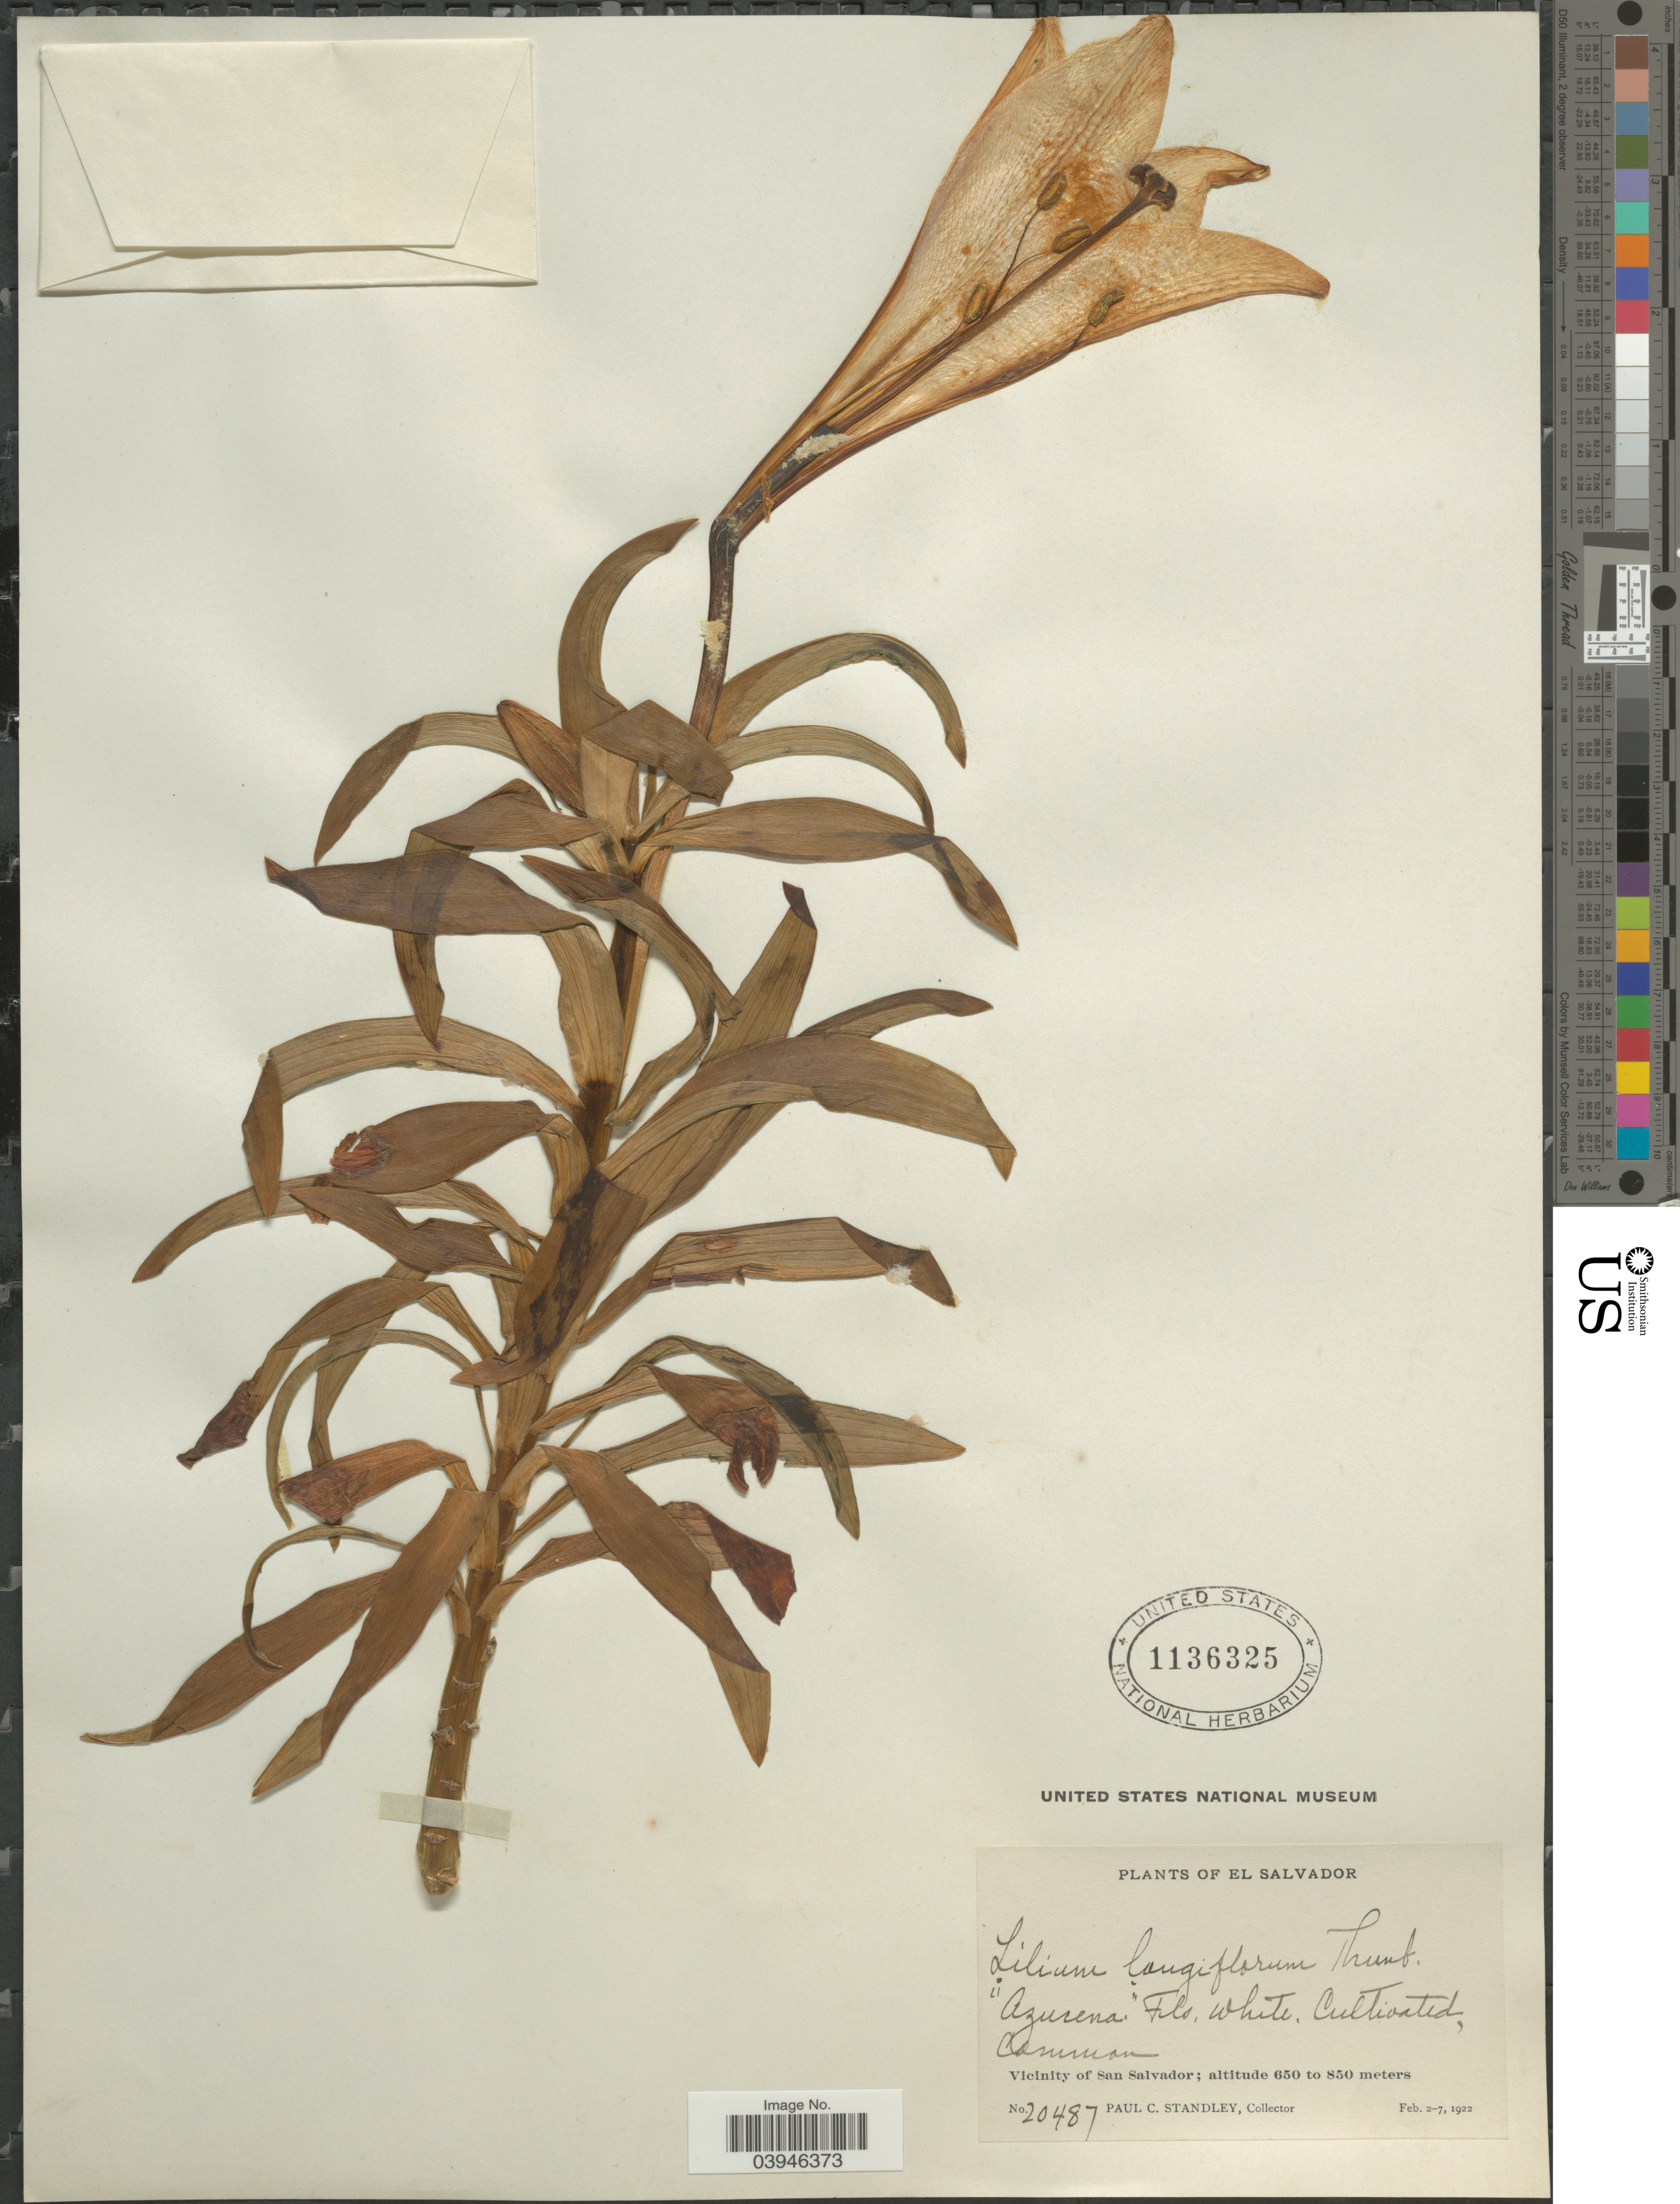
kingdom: Plantae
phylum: Tracheophyta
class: Liliopsida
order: Liliales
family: Liliaceae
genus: Lilium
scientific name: Lilium longiflorum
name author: Thunb.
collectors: P. C. Standley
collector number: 20487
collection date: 1922-02-02/1922-02-07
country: El Salvador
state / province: San Salvador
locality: Vicinity of San Salvador.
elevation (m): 650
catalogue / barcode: US 1136325